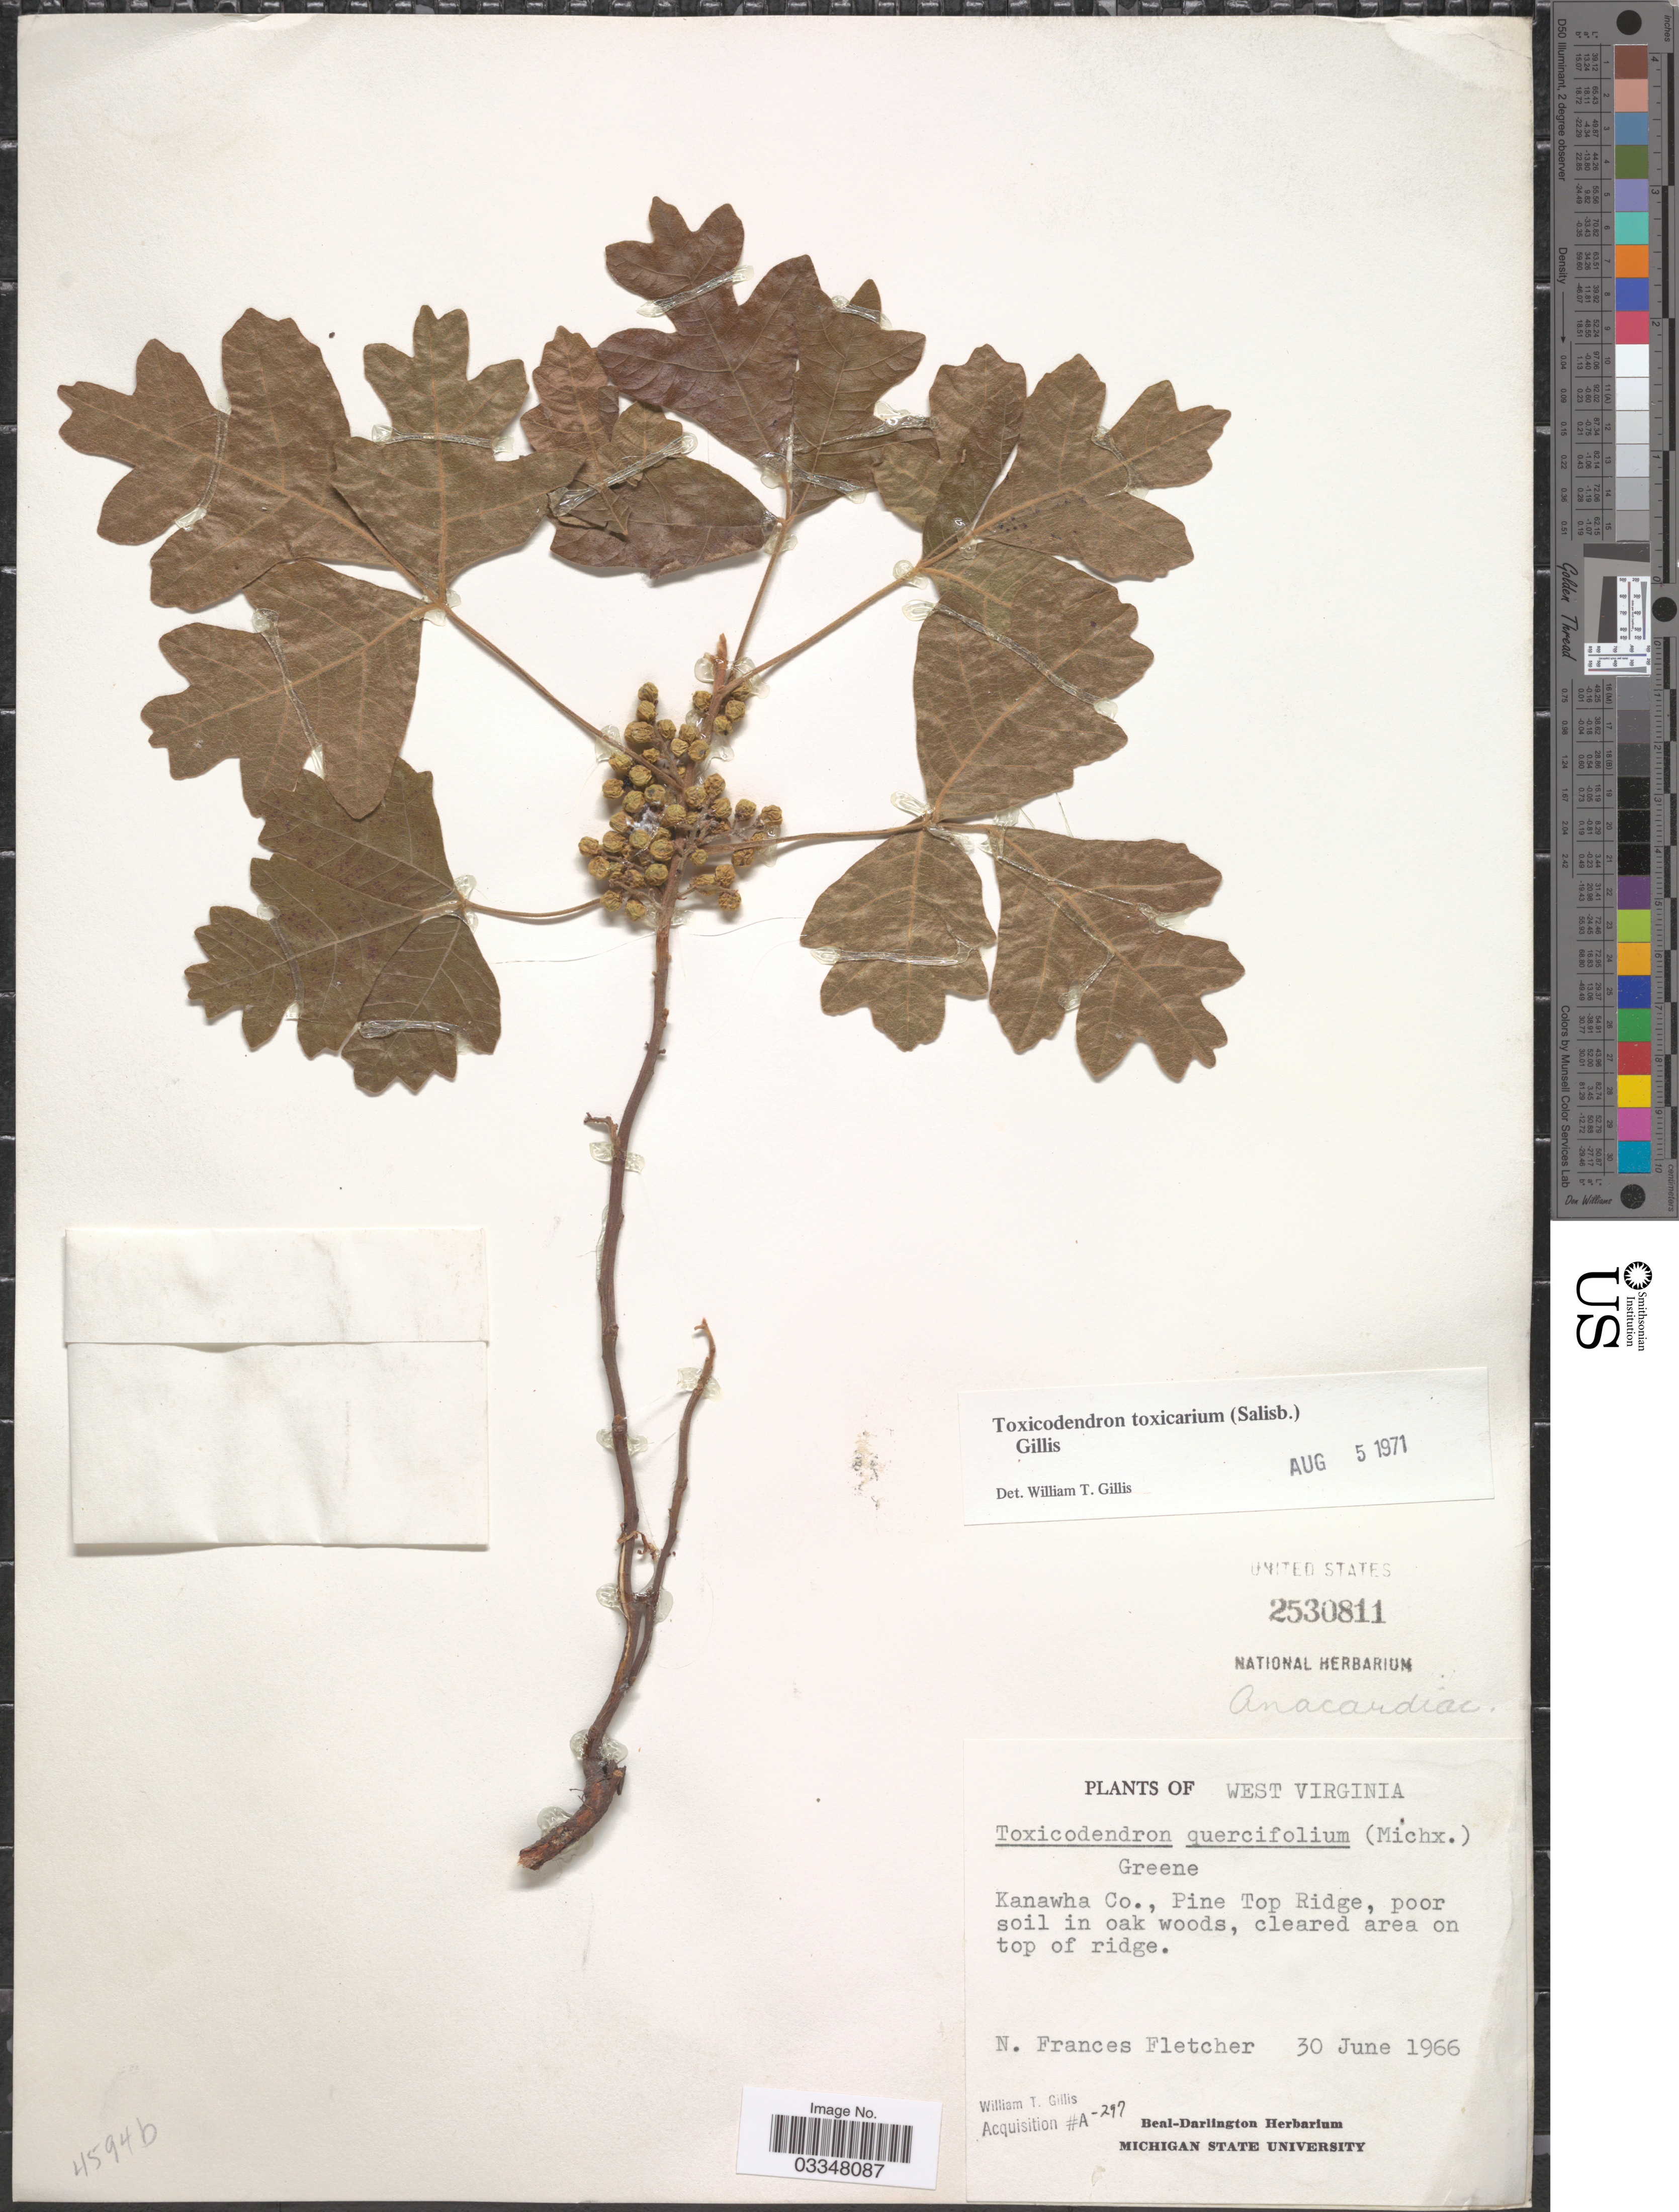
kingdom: Plantae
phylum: Tracheophyta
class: Magnoliopsida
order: Sapindales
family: Anacardiaceae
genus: Toxicodendron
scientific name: Toxicodendron toxicarium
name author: Gillis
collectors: N. Fletcher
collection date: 1966-06-30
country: United States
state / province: West Virginia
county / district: Kanawha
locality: Kanawha Co., Pine Top Ridge.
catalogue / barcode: US 2530811